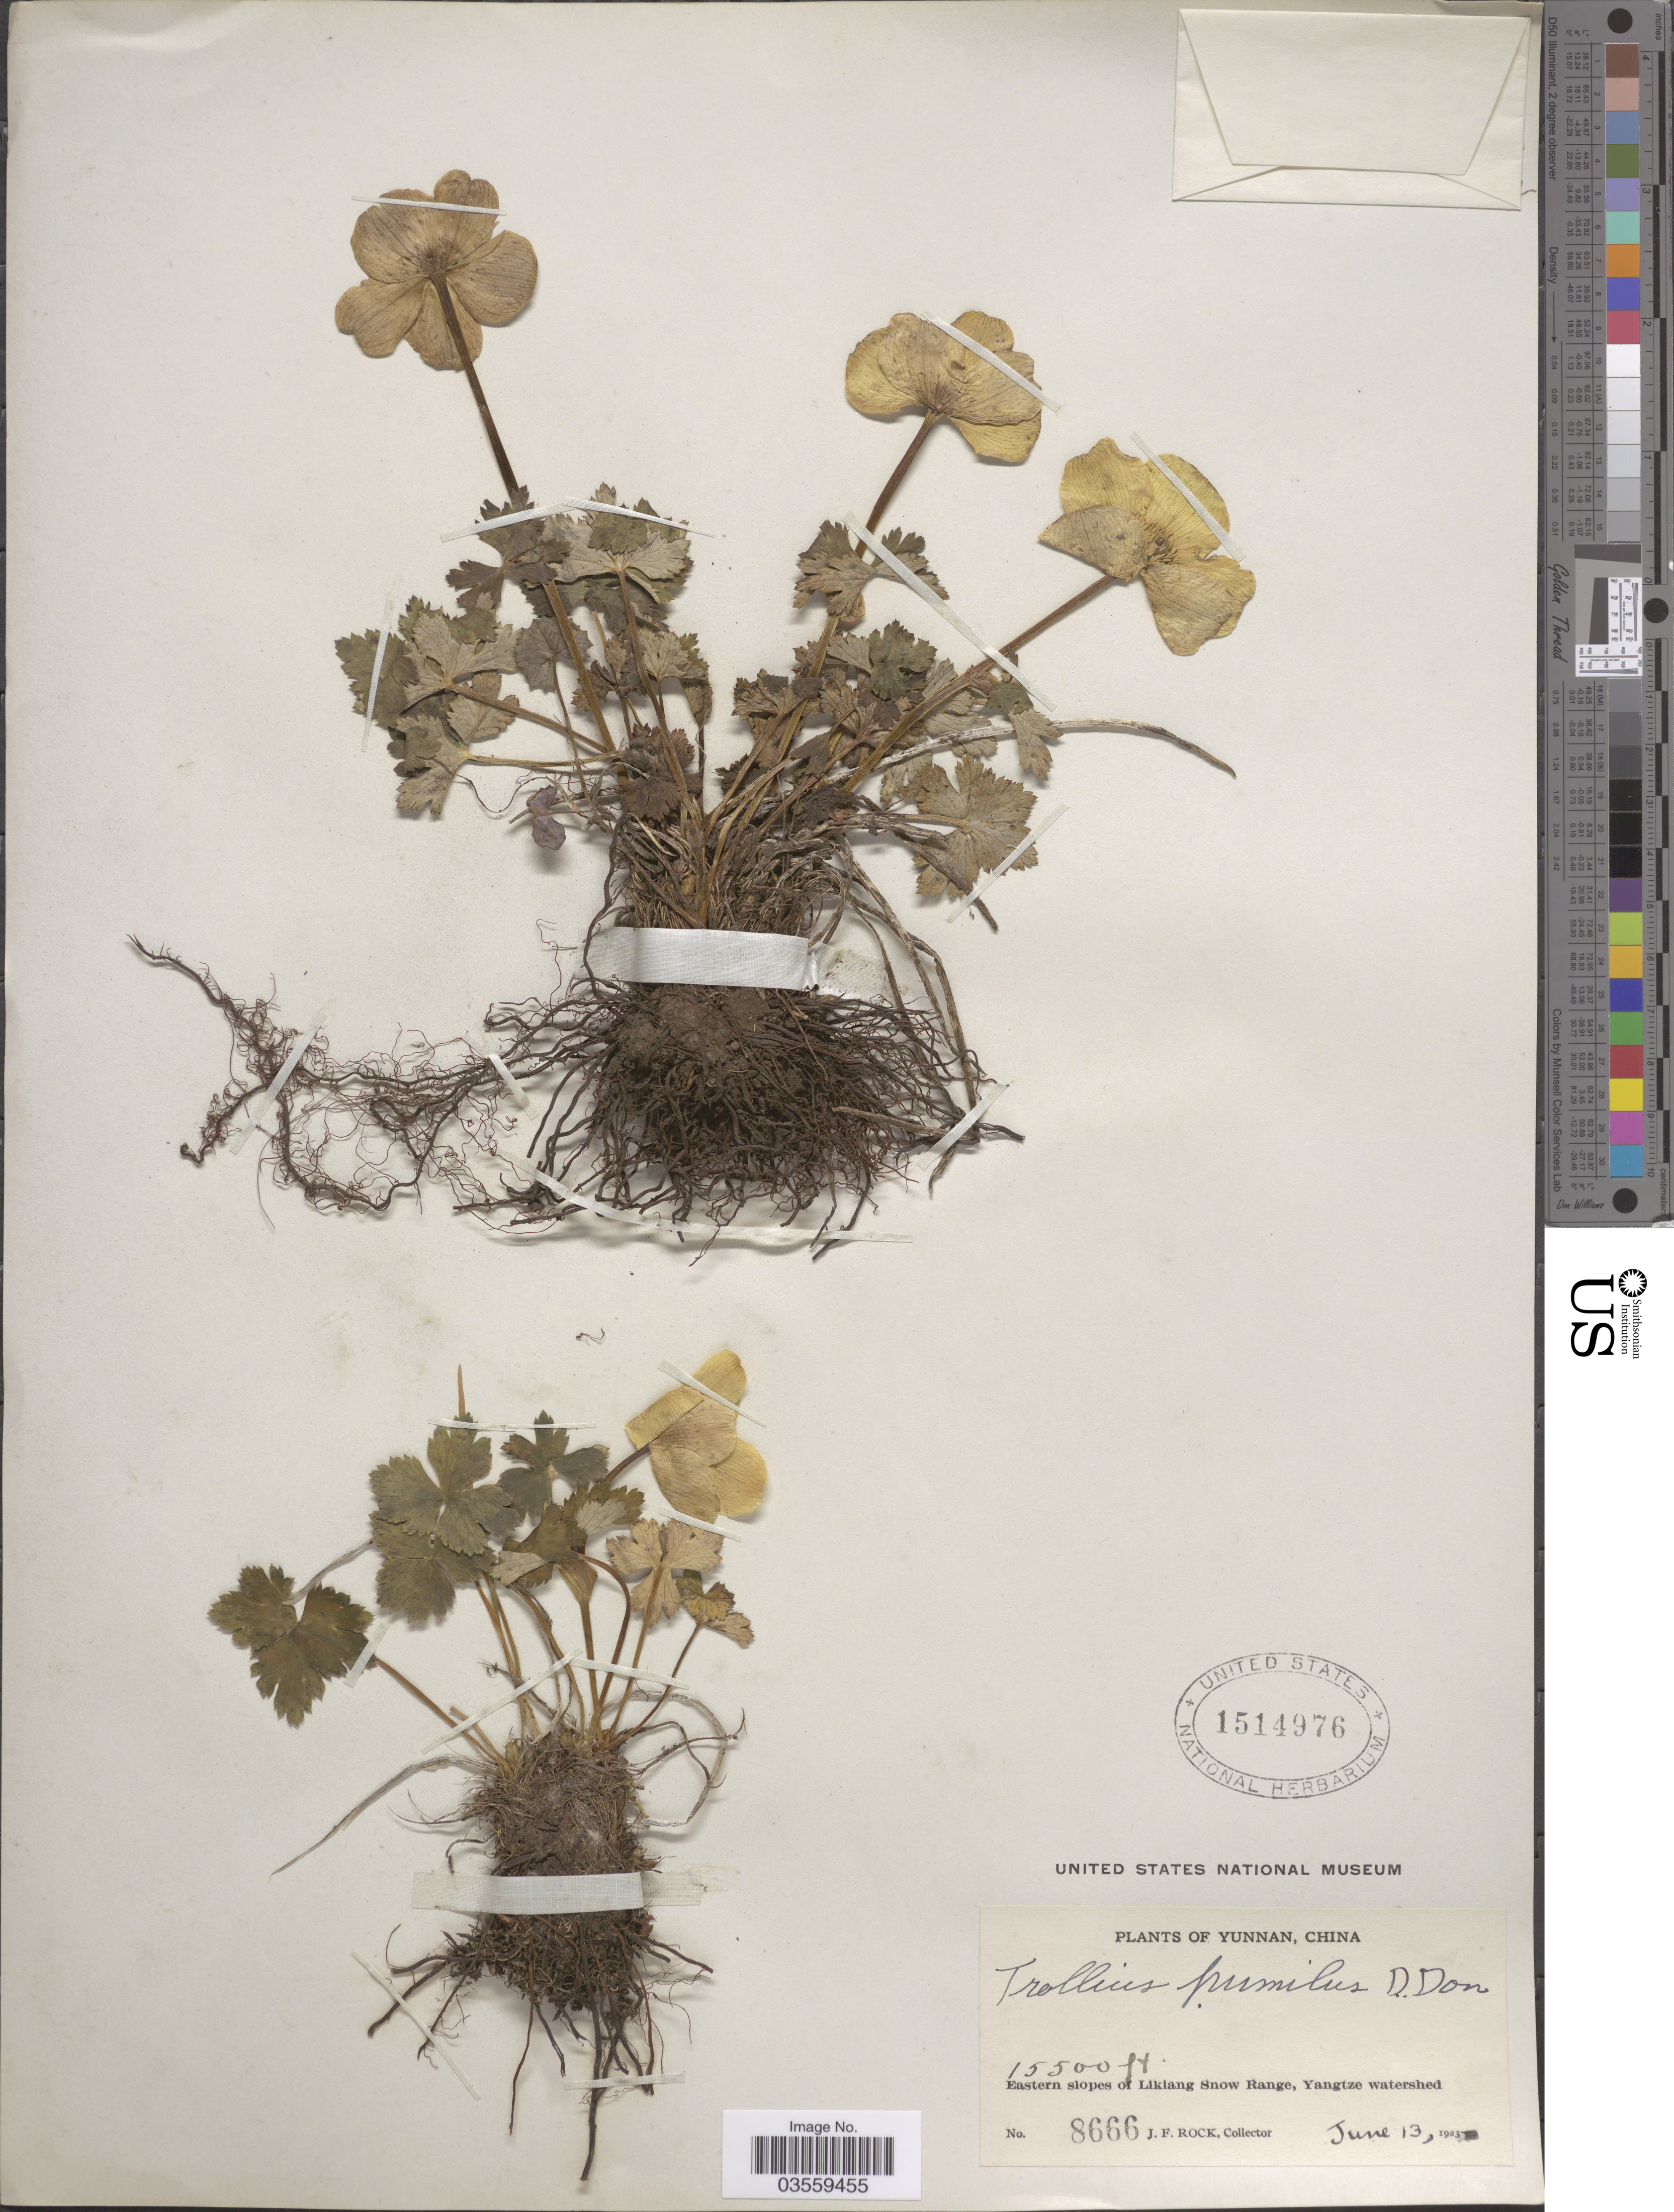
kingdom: Plantae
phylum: Tracheophyta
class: Magnoliopsida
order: Ranunculales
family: Ranunculaceae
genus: Trollius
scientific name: Trollius pumilus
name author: D. Don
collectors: J. Rock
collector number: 8666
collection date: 1923-06-13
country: China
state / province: Yunnan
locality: Eastern slopes of Likiang Snow Range, Yangtze watershed.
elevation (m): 4724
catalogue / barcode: US 1514976